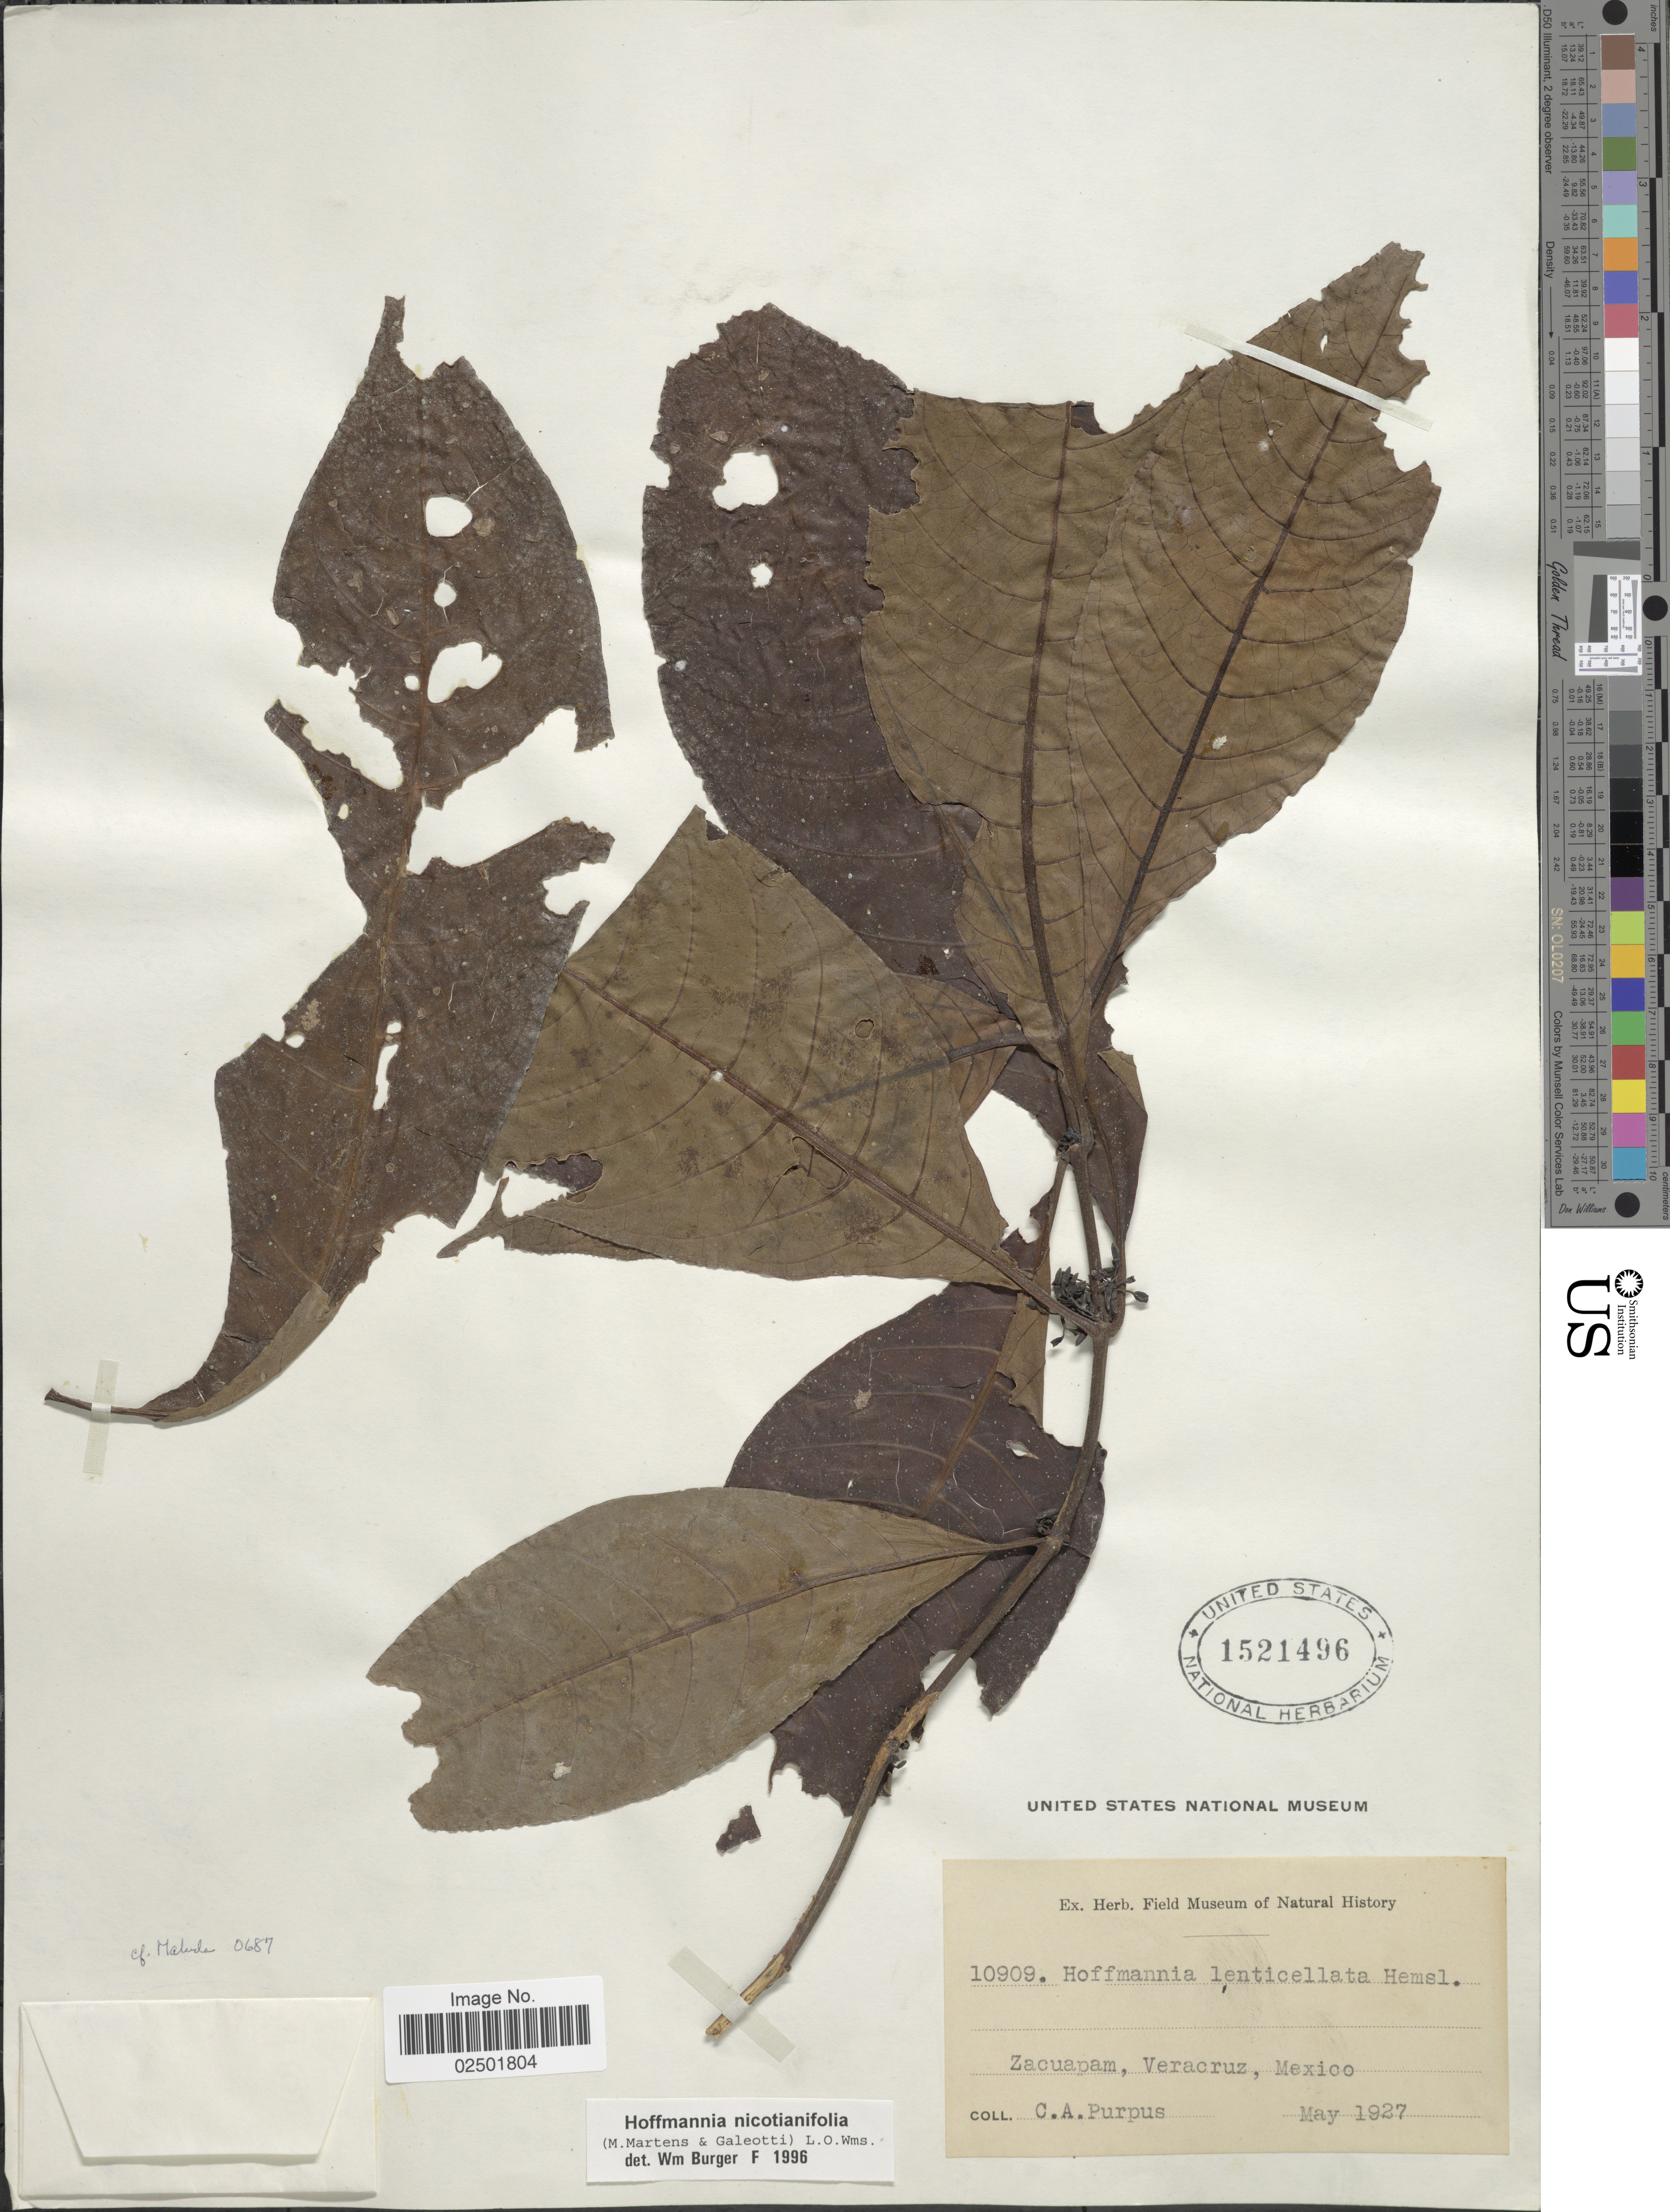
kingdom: Plantae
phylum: Tracheophyta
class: Magnoliopsida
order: Gentianales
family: Rubiaceae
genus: Hoffmannia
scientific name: Hoffmannia nicotianifolia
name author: (M. Martens & Galeoti) L.O. Williams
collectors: C. A. Purpus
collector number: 10909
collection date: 1927-05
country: Mexico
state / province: Veracruz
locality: Zacuapan,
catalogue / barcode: US 1521496